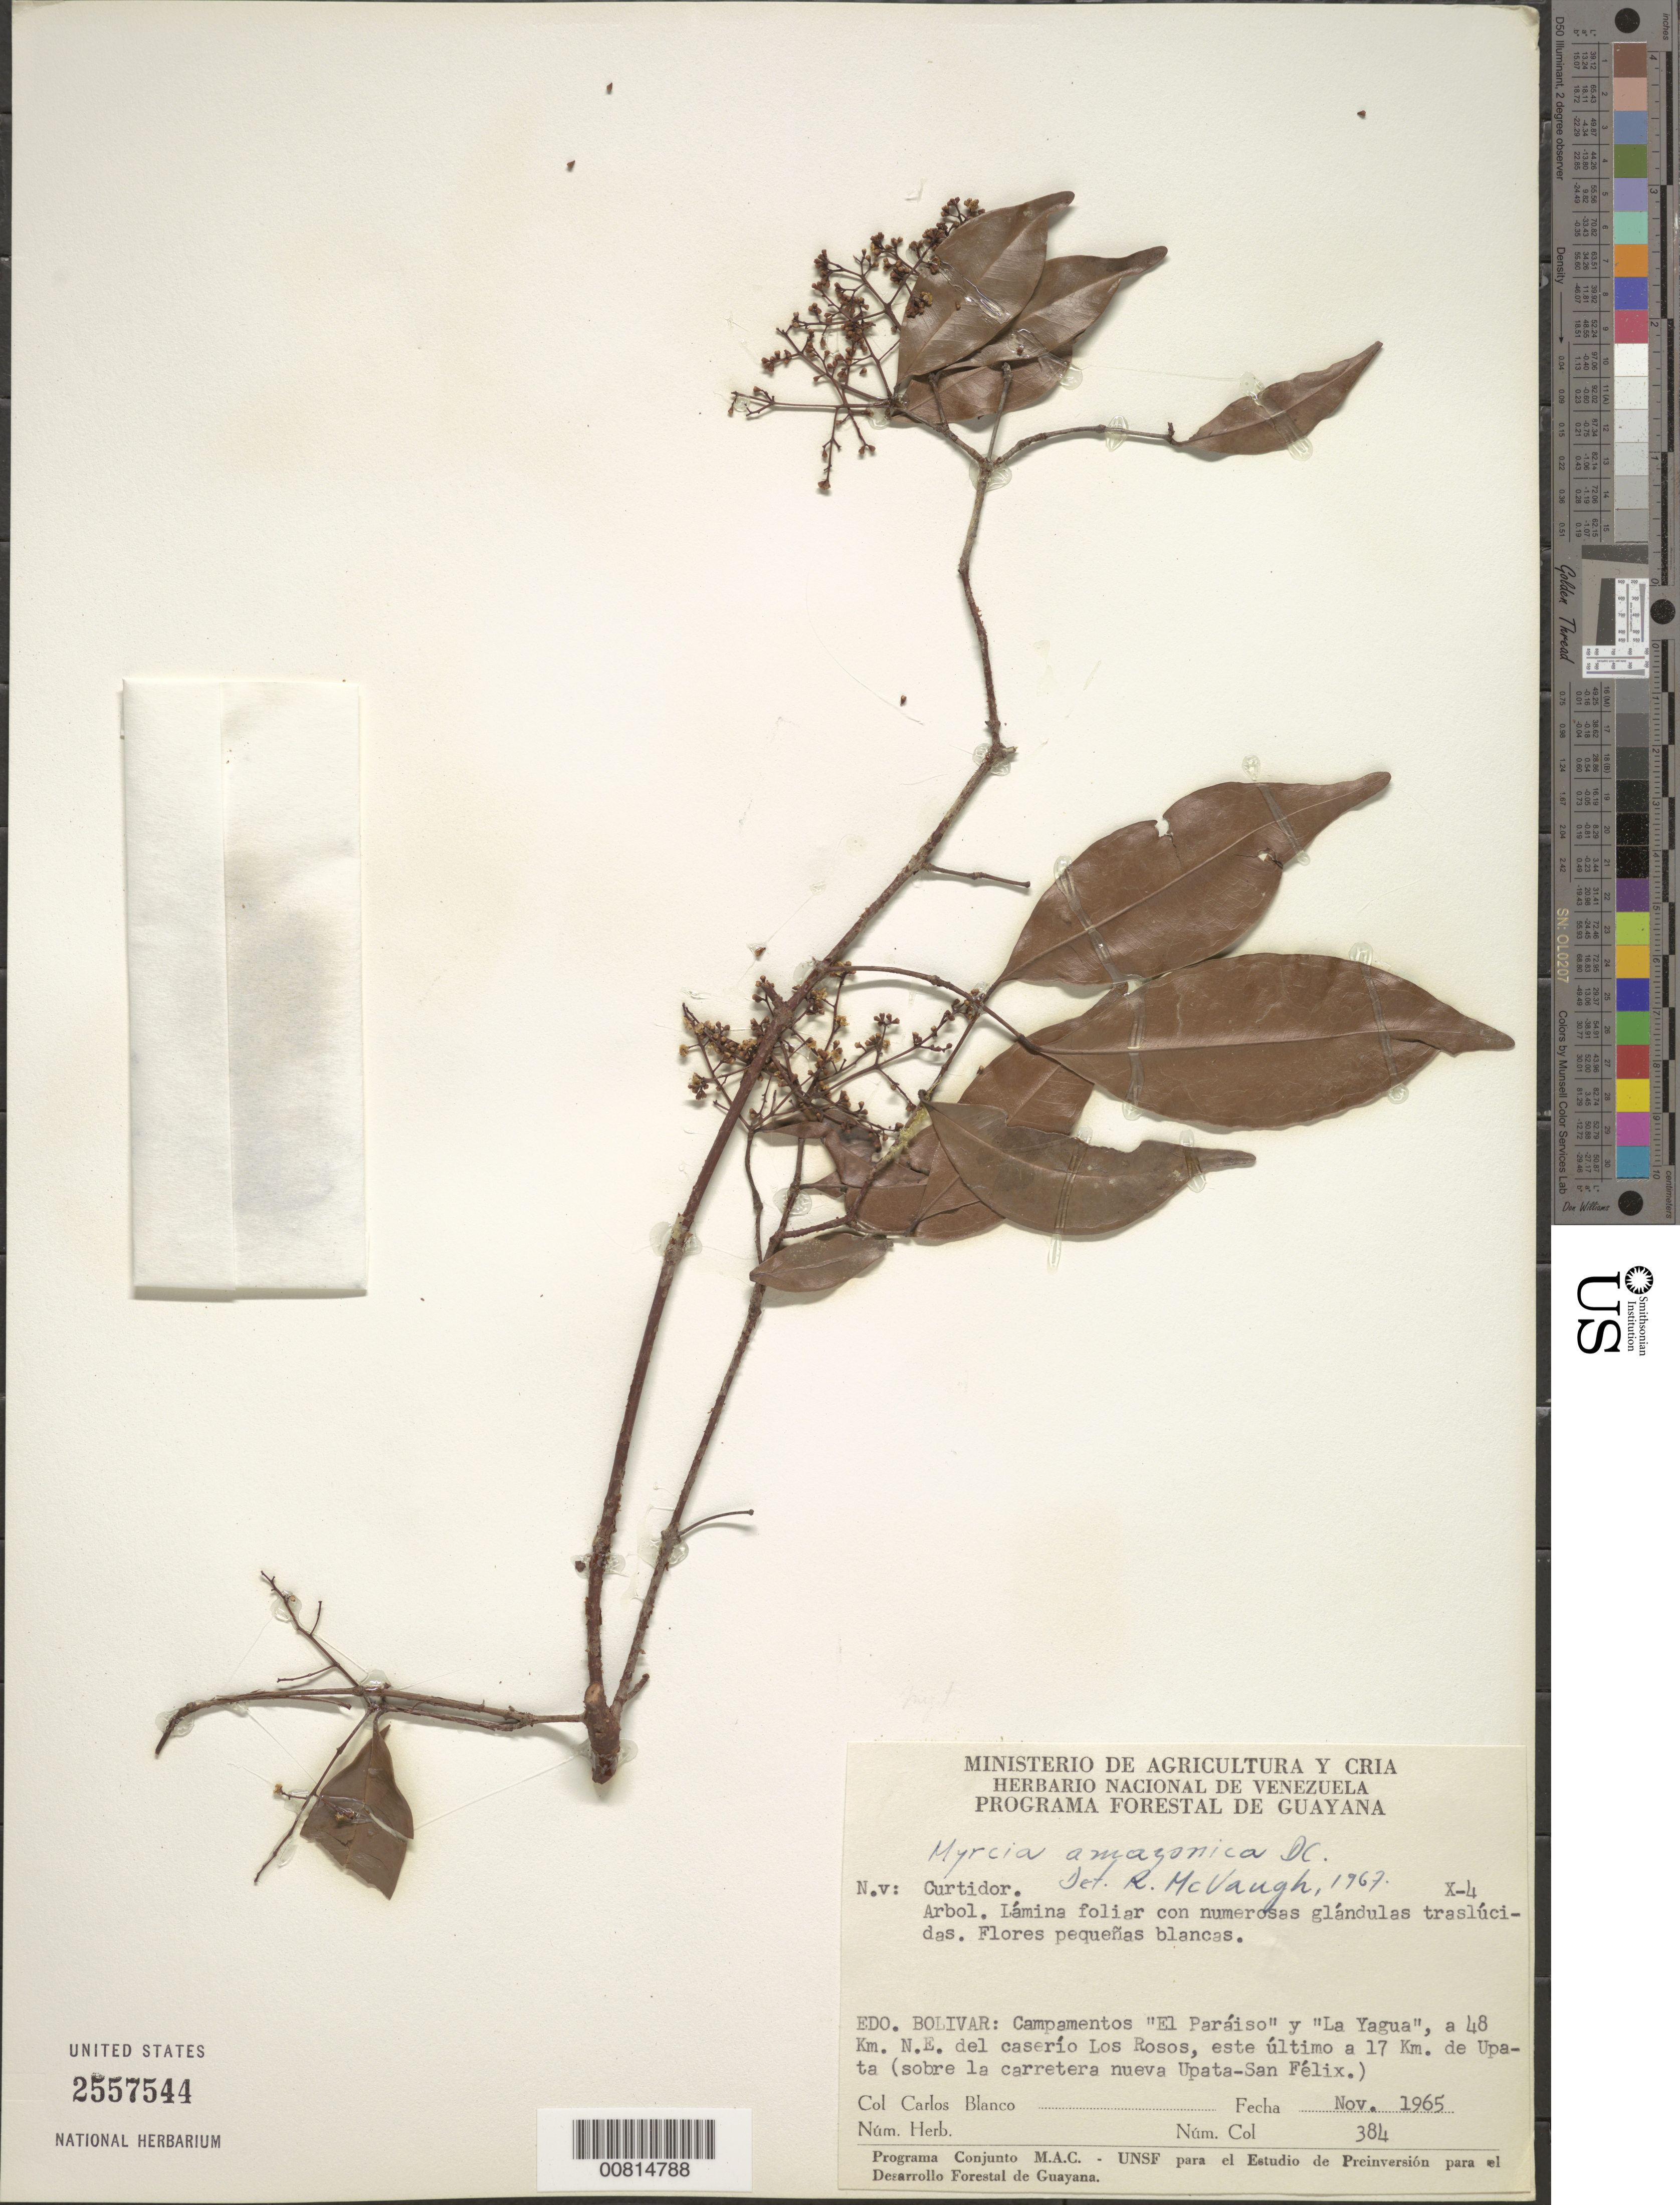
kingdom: Plantae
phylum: Tracheophyta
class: Magnoliopsida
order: Myrtales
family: Myrtaceae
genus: Myrcia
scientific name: Myrcia amazonica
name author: DC.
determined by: McVaugh, R.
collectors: C. A. Blanco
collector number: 384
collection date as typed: Nov-65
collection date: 1965-11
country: Venezuela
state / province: Bolívar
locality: Campamentos "El Paraiso" y "La Yagua", a 48 km NE del caserío Los Rosos, este ultimo a 17 km de Upata (sobre la carretera nueva Upata-San Felix).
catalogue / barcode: US 2557544